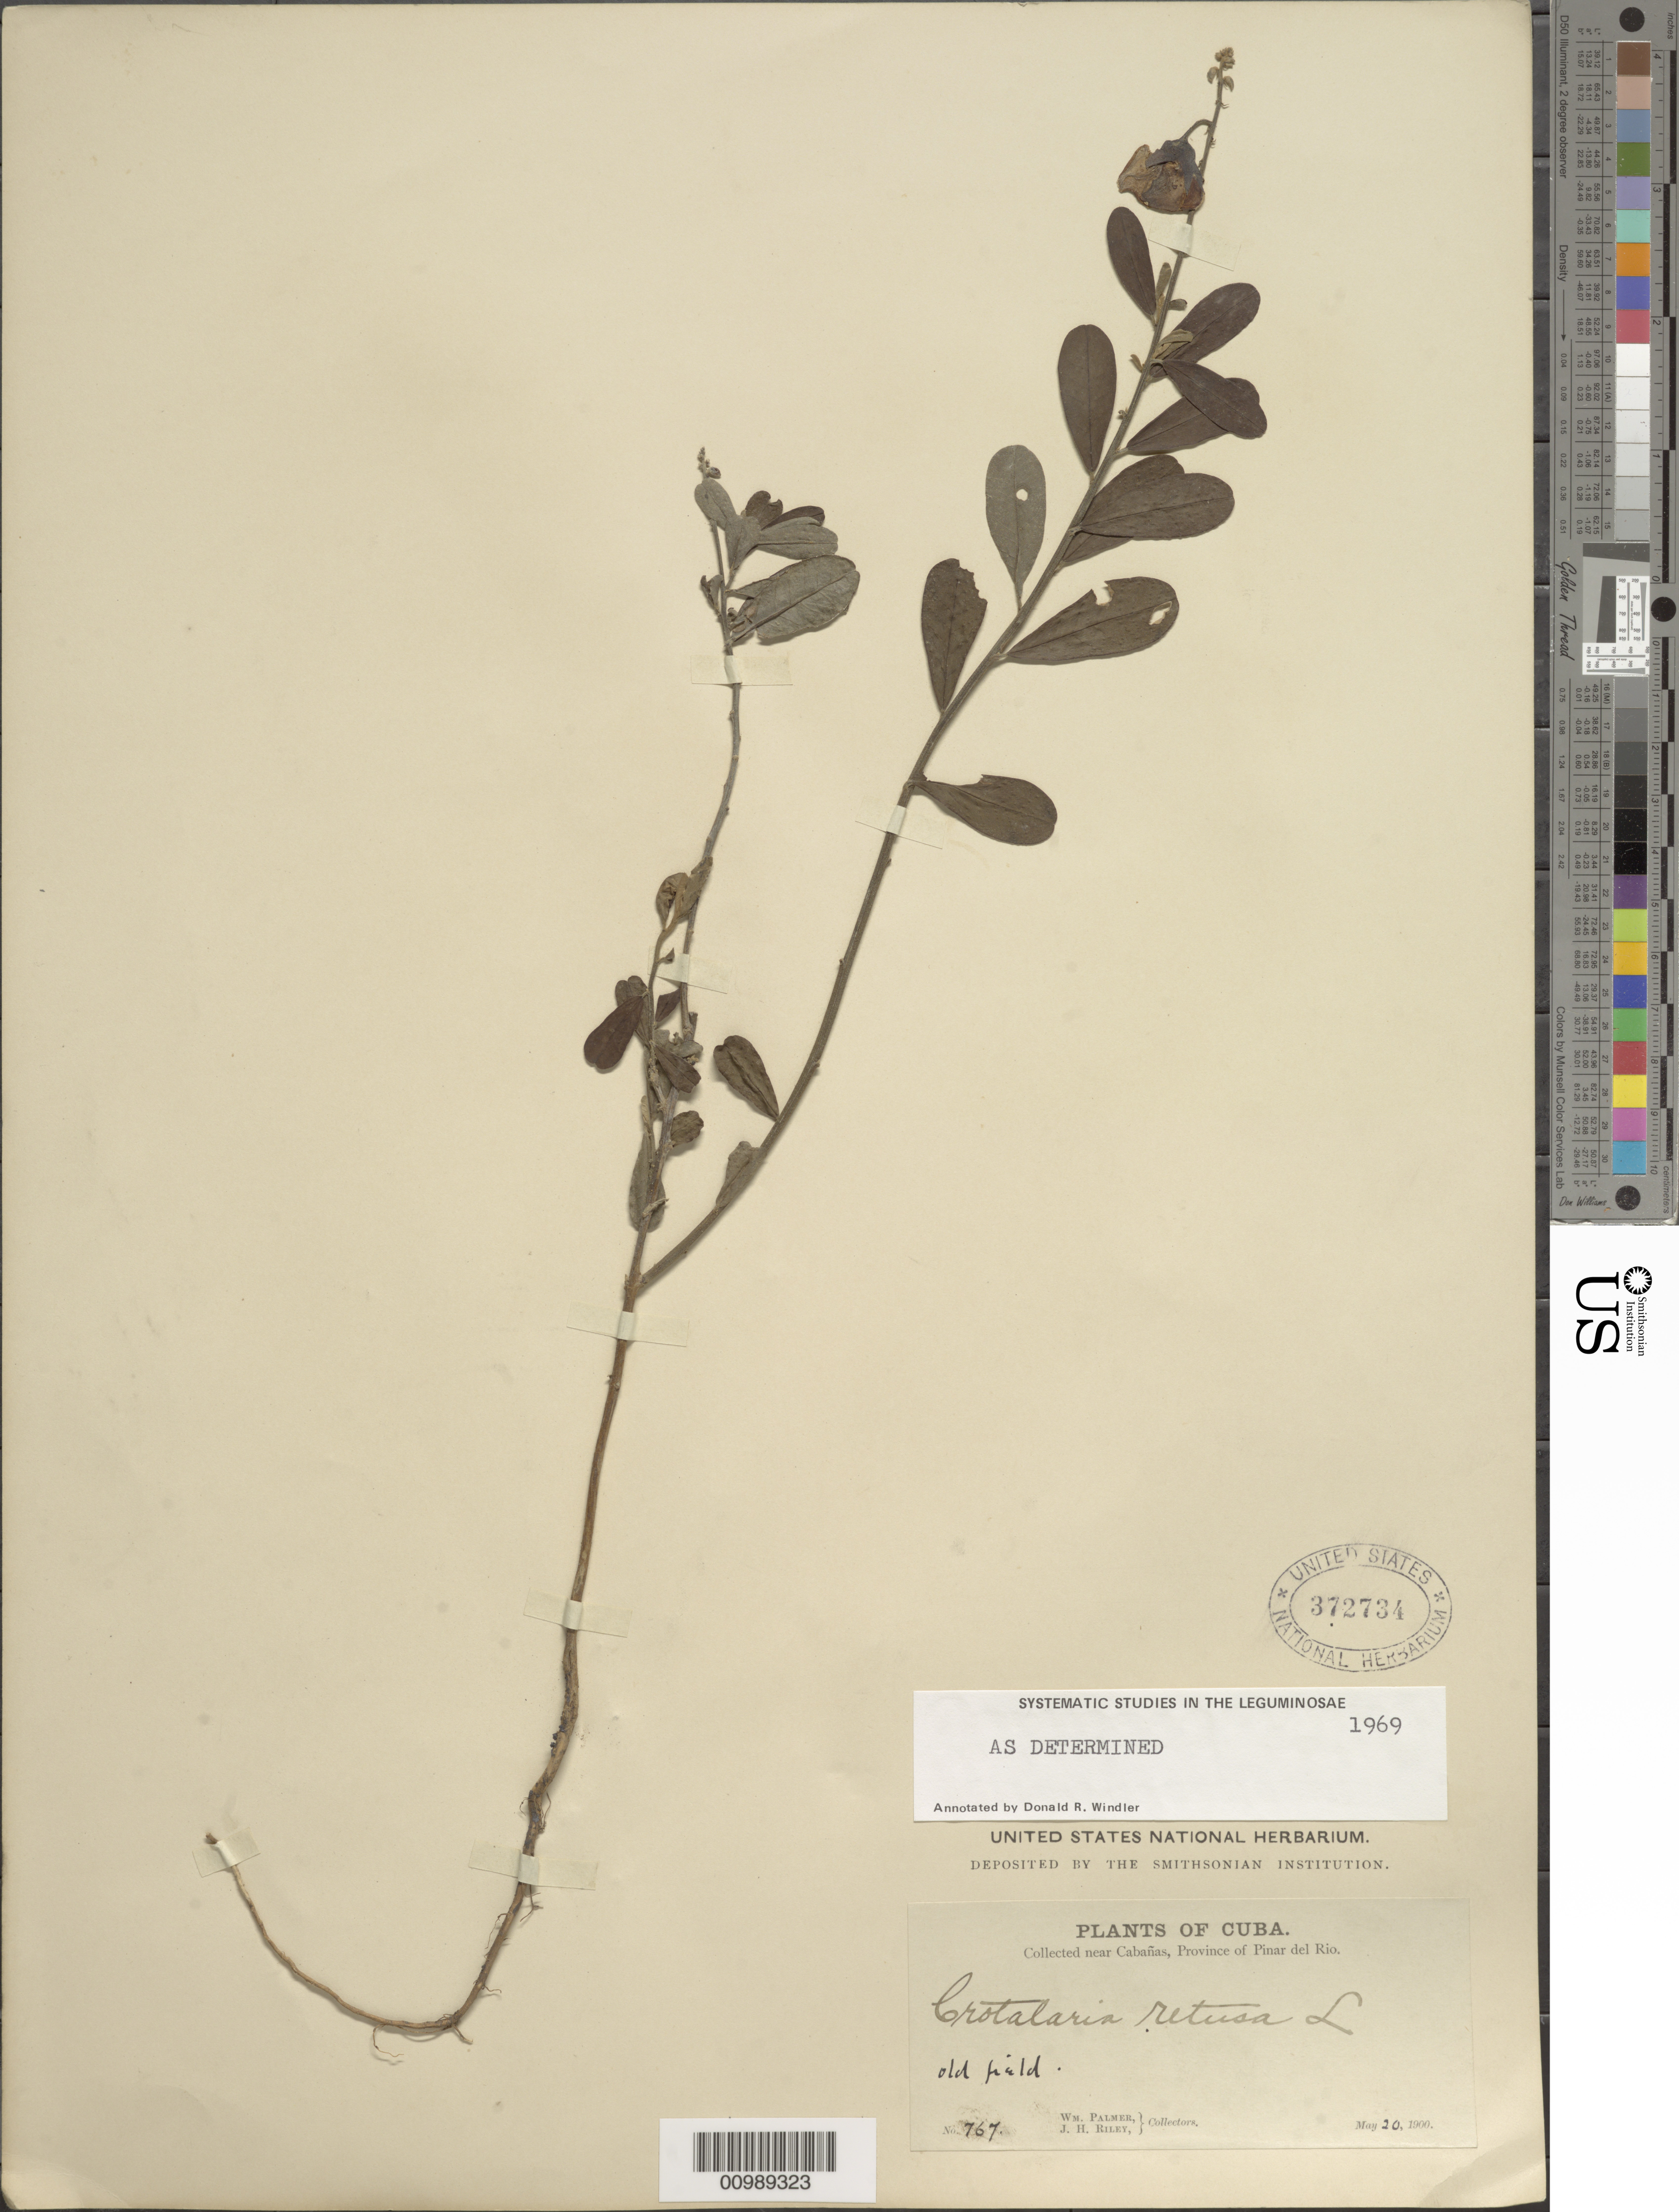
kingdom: Plantae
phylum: Tracheophyta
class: Magnoliopsida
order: Fabales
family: Fabaceae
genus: Crotalaria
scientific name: Crotalaria retusa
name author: L.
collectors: W. Palmer & J. H. Riley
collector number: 767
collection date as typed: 20 May 1900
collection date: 1900-05-20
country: Cuba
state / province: Pinar del Rio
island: Cuba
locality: Near Cabanas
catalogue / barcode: US 372734